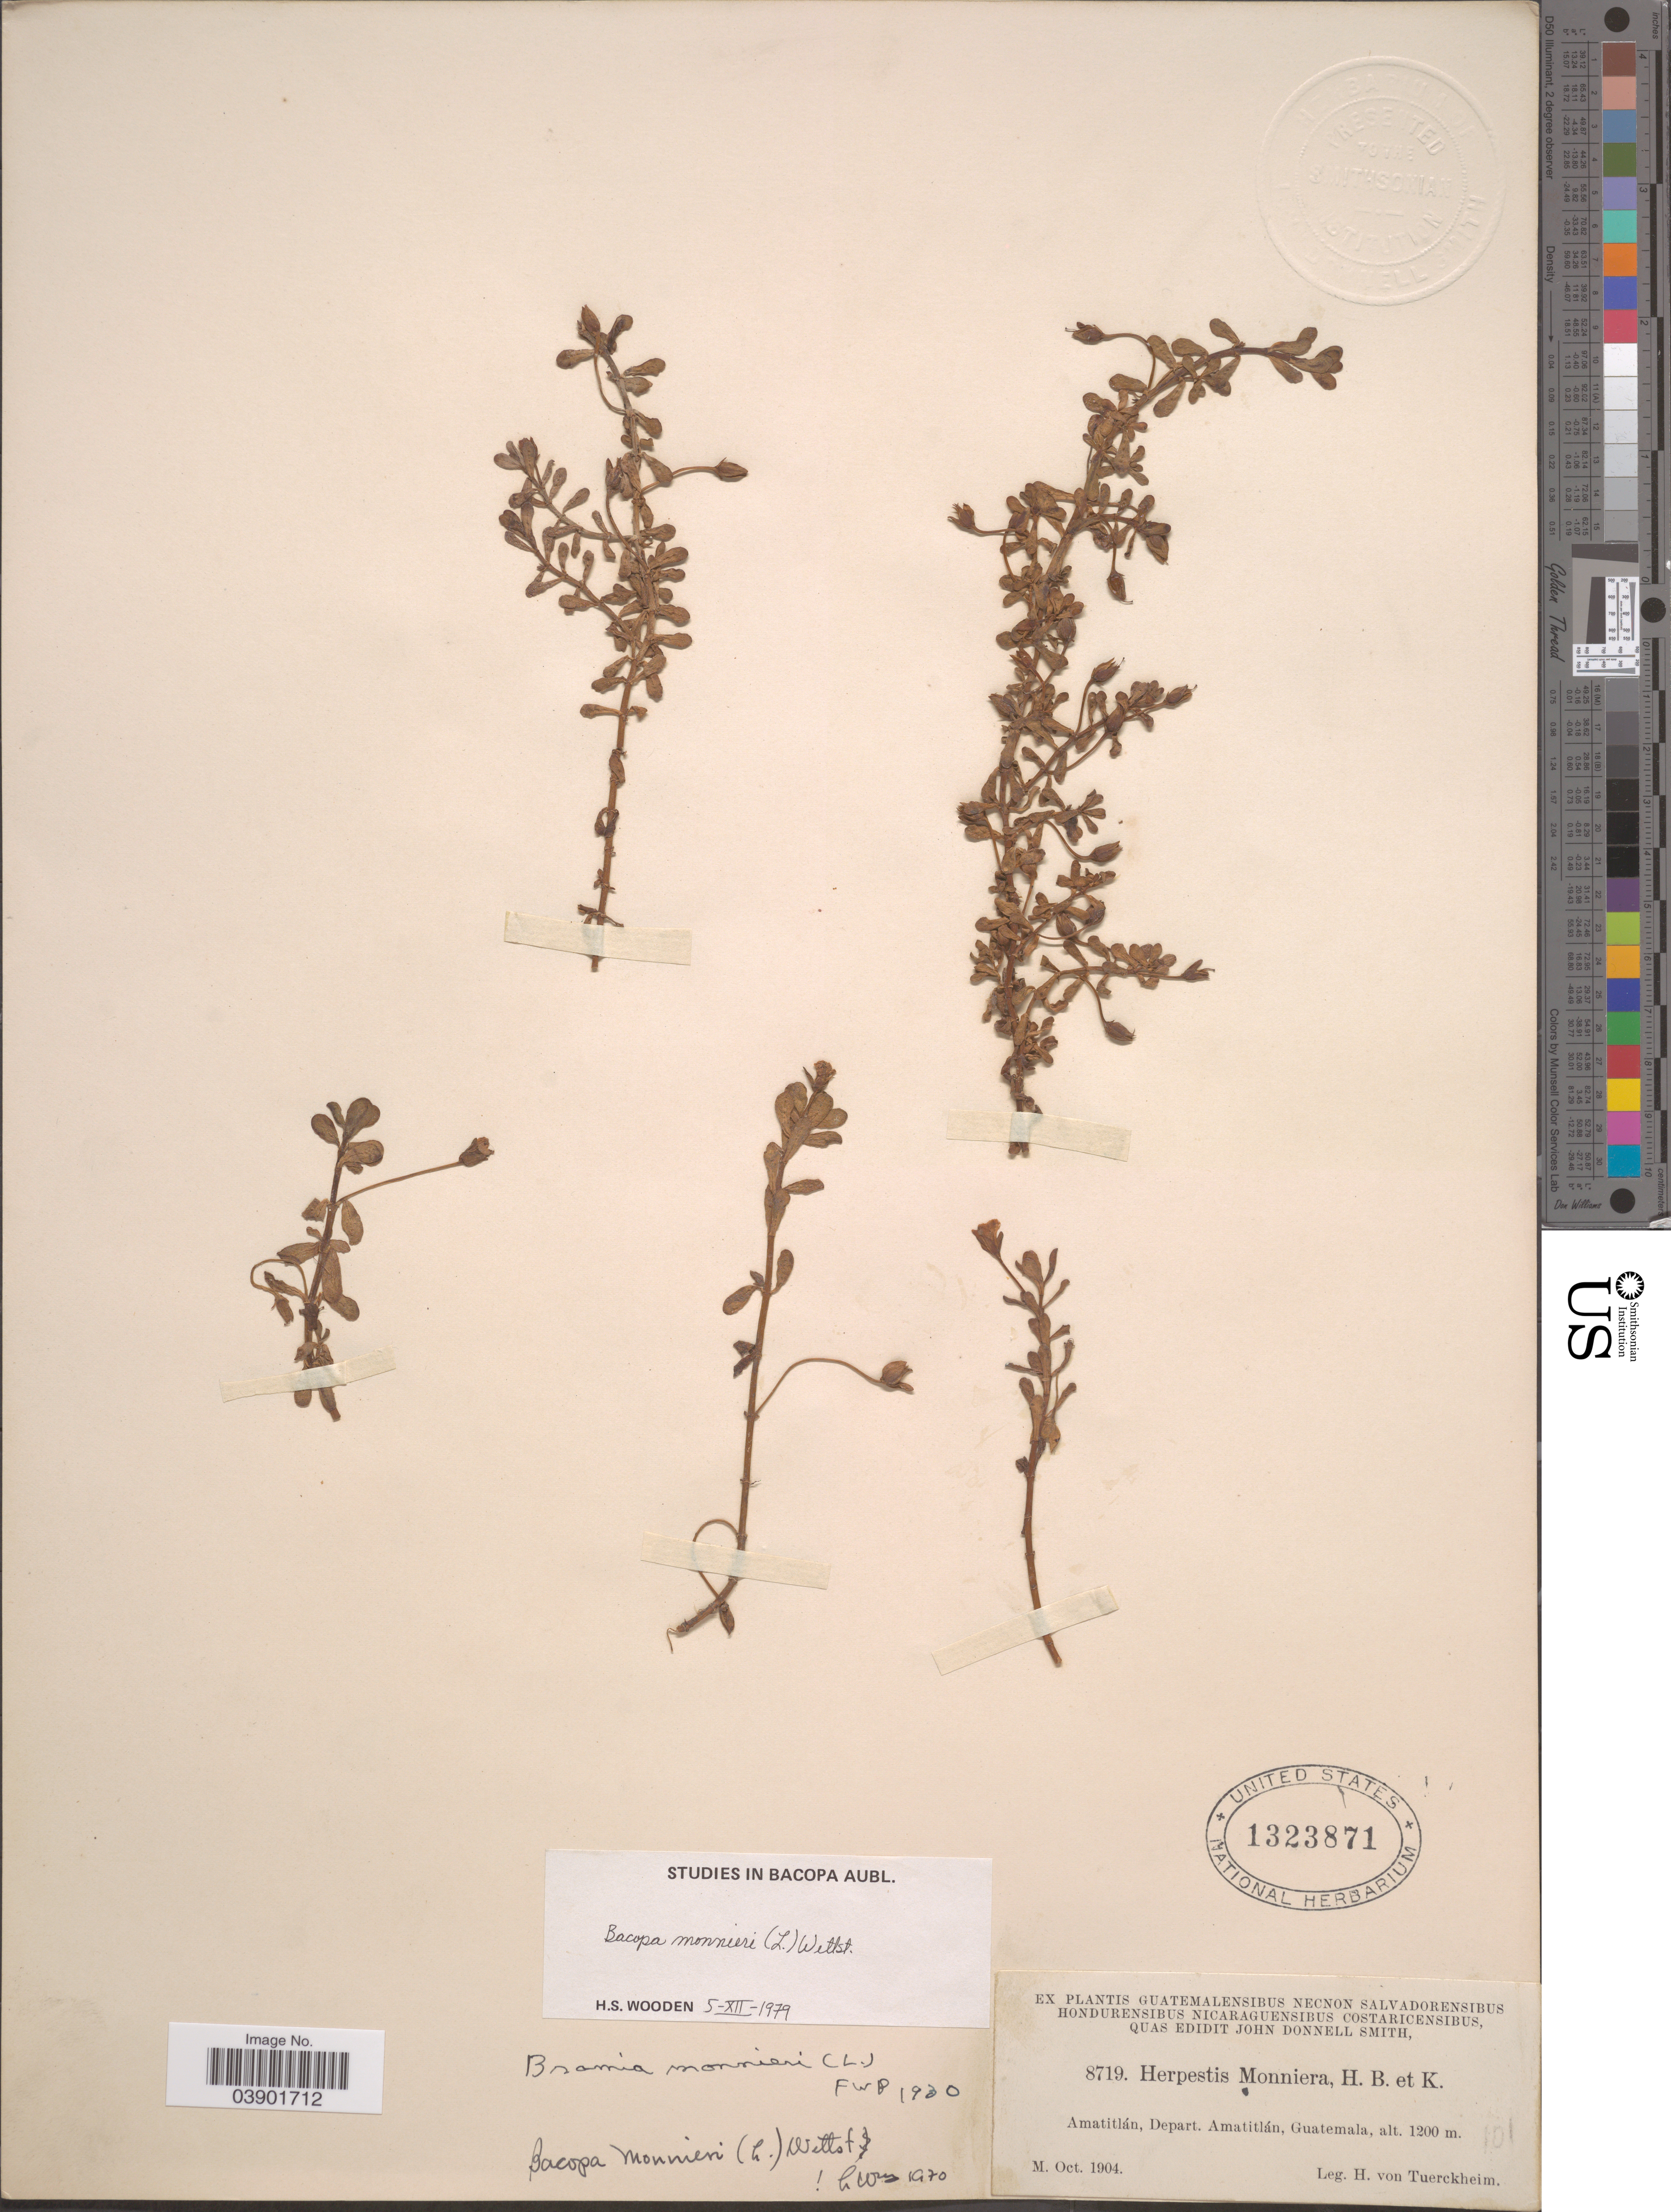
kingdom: Plantae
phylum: Tracheophyta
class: Magnoliopsida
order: Lamiales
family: Plantaginaceae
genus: Bacopa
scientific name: Bacopa monnieri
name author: (L.) Pennell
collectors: H. von Türckheim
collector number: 8719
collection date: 1904-10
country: Guatemala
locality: Amatitlán, Depart. Amatitlán.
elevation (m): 1200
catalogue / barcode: US 1323871